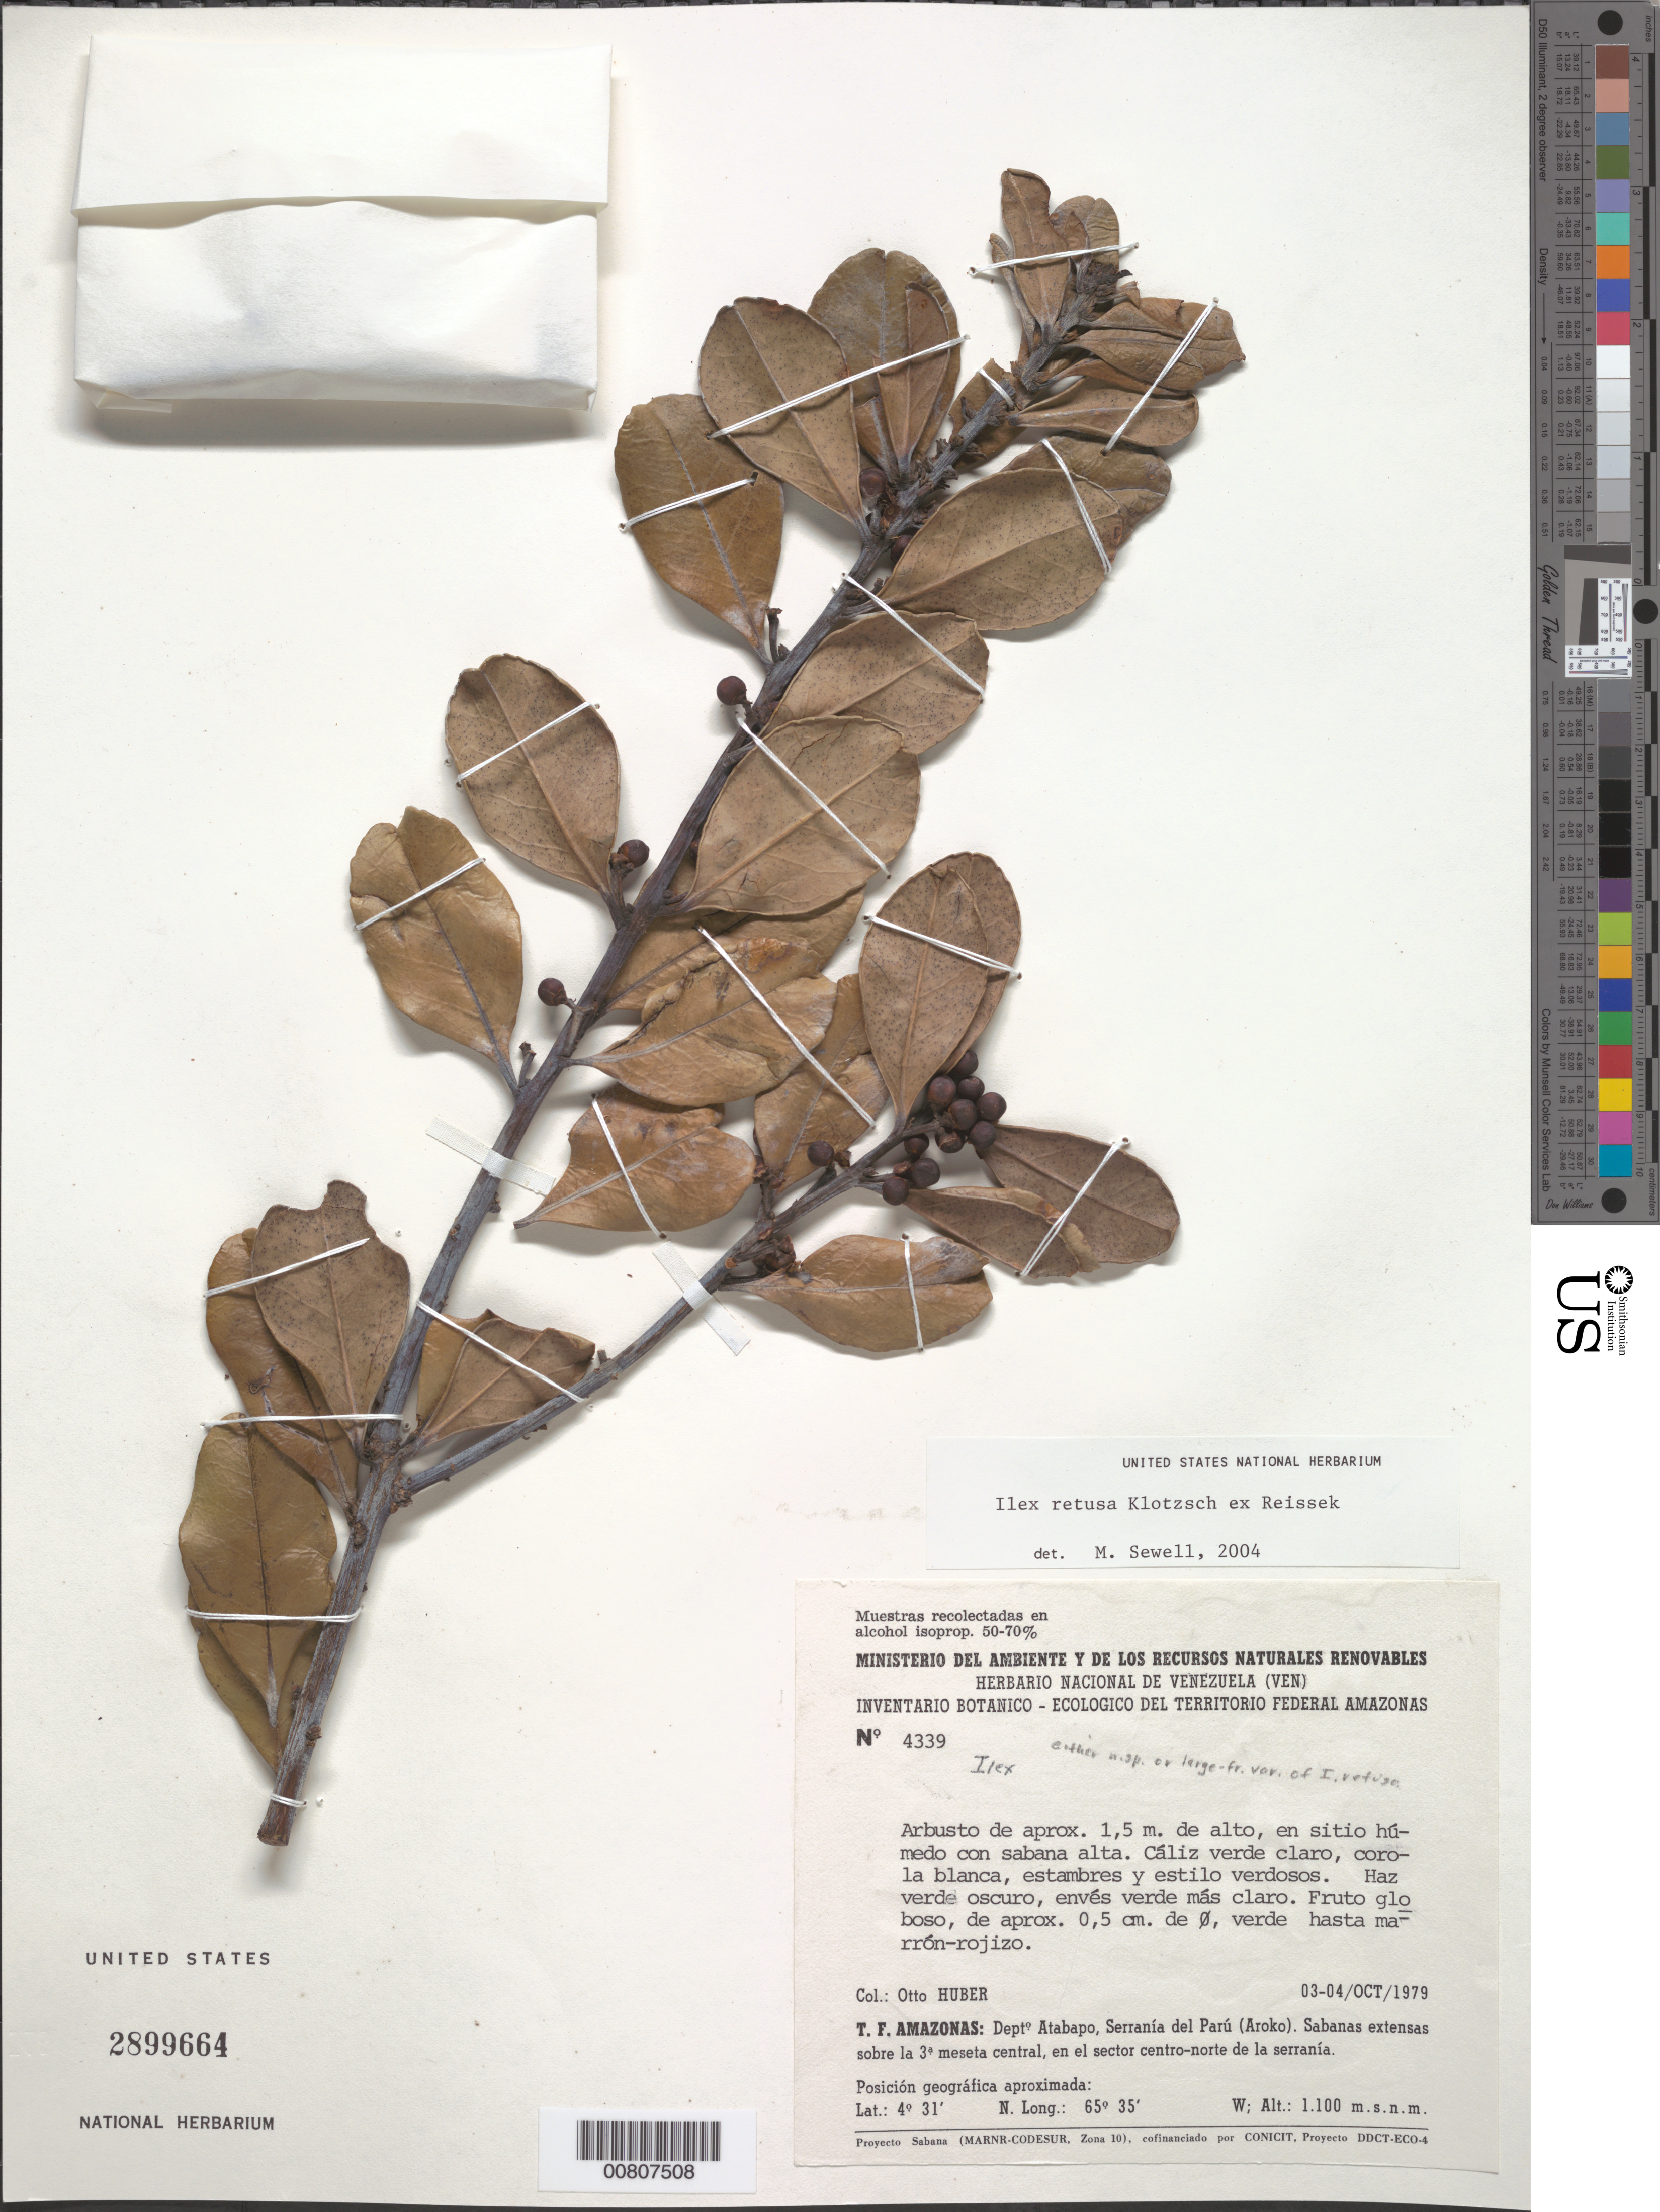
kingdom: Plantae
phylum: Tracheophyta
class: Magnoliopsida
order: Aquifoliales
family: Aquifoliaceae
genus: Ilex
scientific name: Ilex retusa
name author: Klotzsch ex Reissek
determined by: Sewell, M.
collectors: O. Huber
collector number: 4339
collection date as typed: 3-Oct-79 to 4-Oct-79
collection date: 1979-10-03/1979-10-04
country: Venezuela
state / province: Amazonas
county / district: Atabapo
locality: Serranía del Parú (Aroko), sobre la 3ª meseta central, en el sector centro-norte de la serranía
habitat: Sabanas estensas; en sitio húmedo con sabana alta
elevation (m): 1100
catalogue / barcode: US 2899664